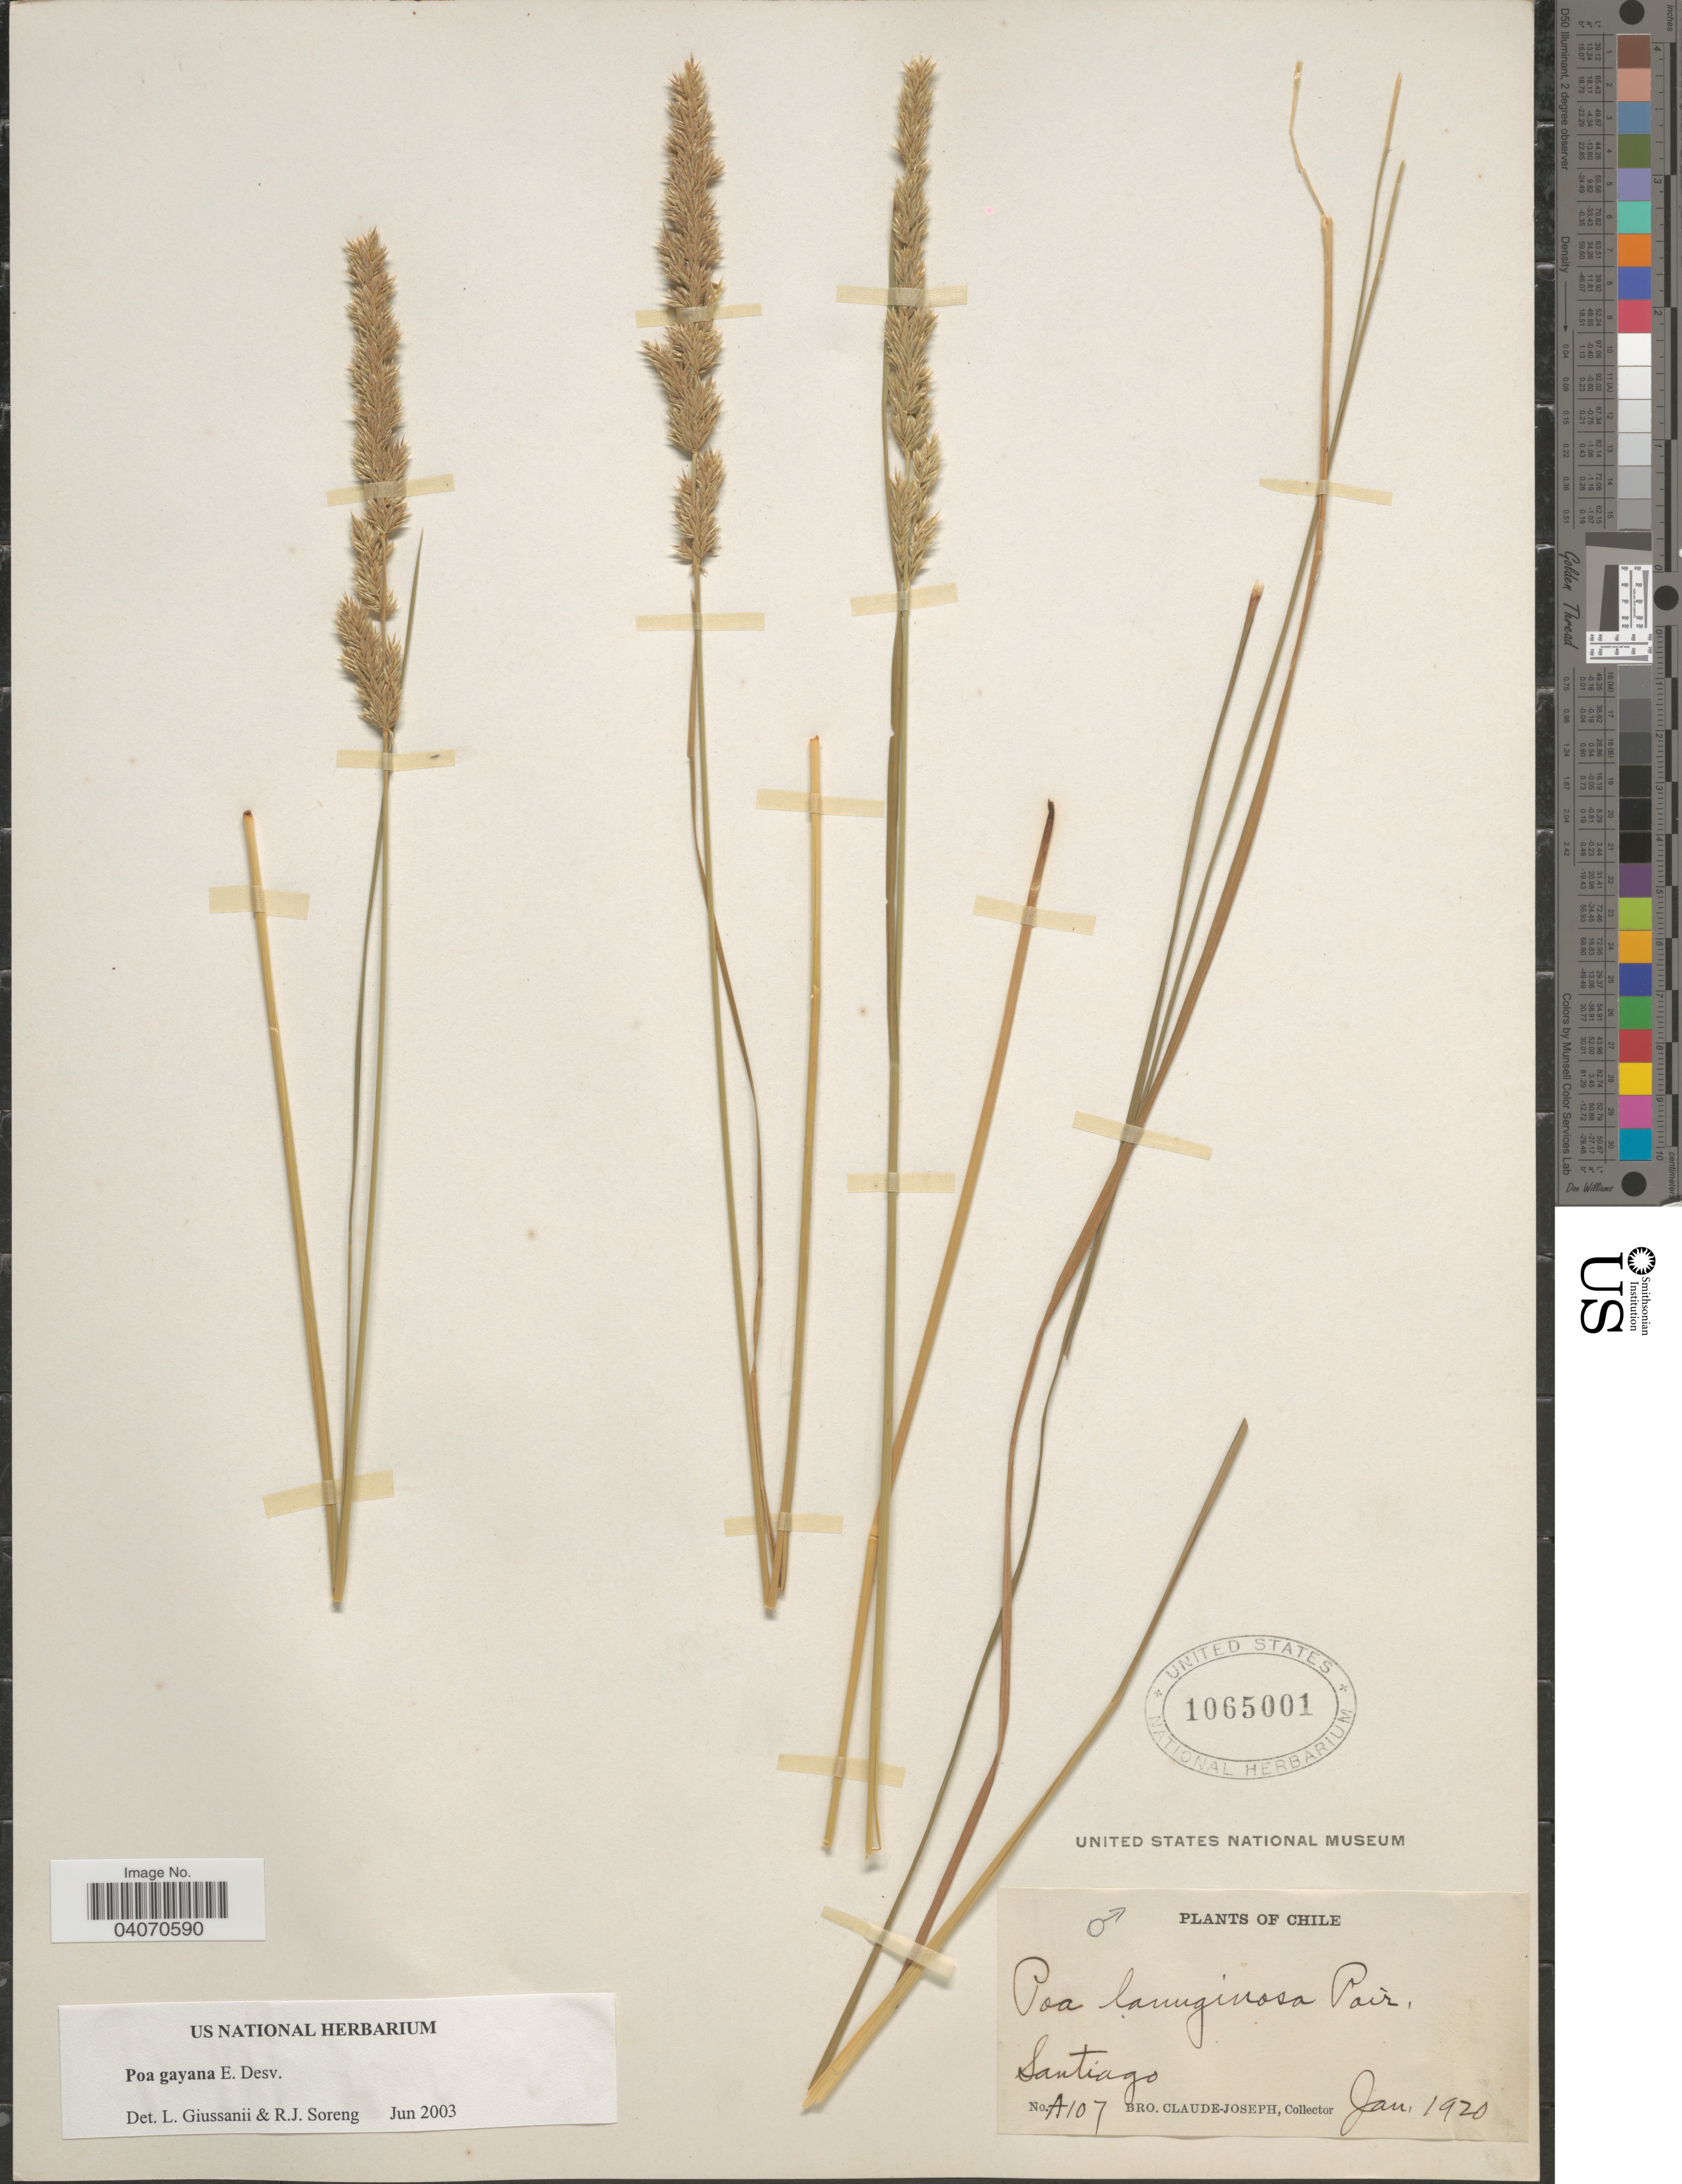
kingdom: Plantae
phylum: Tracheophyta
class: Liliopsida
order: Poales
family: Poaceae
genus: Poa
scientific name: Poa gayana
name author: É. Desv.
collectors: Bro. Claude-Joseph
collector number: A107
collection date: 1920-01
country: Chile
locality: Santiago.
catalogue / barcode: US 1065001